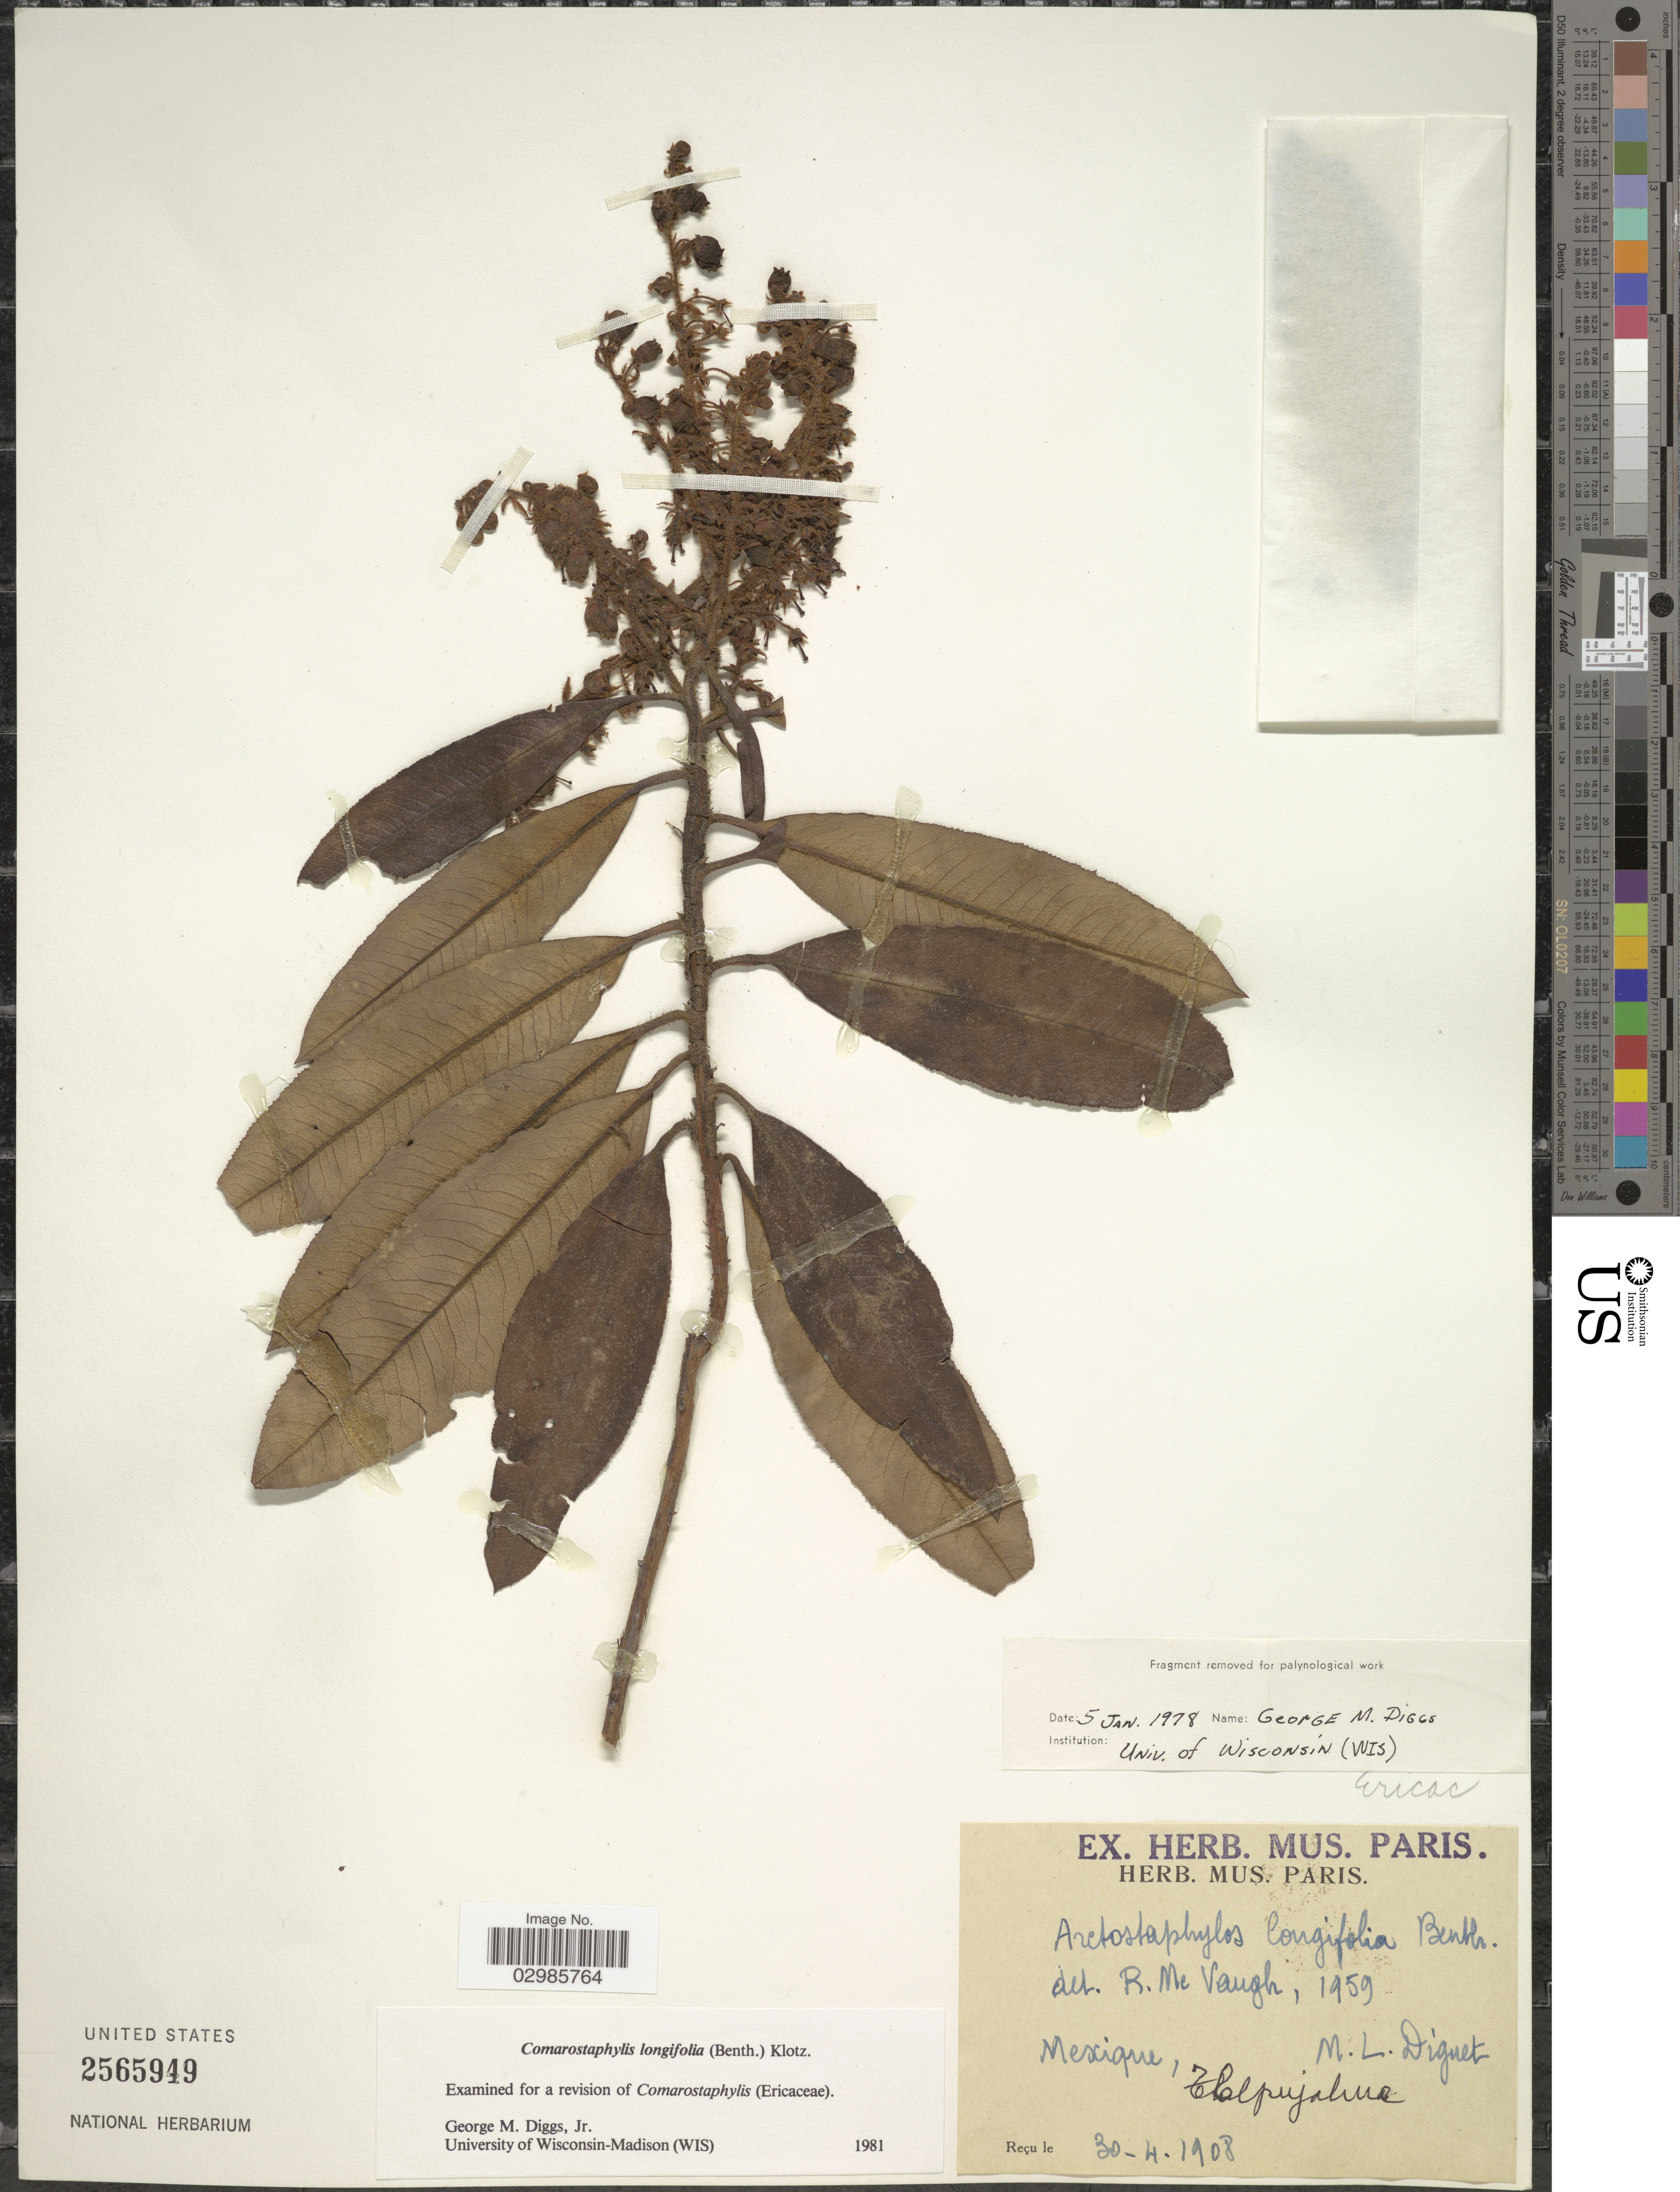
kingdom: Plantae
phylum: Tracheophyta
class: Magnoliopsida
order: Ericales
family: Ericaceae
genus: Comarostaphylis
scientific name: Comarostaphylis longifolia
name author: (Benth.) Klotzsch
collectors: M. L. Diguet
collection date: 1908-04-30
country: Mexico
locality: Mexique, Tlalpujahua.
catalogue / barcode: US 2565949